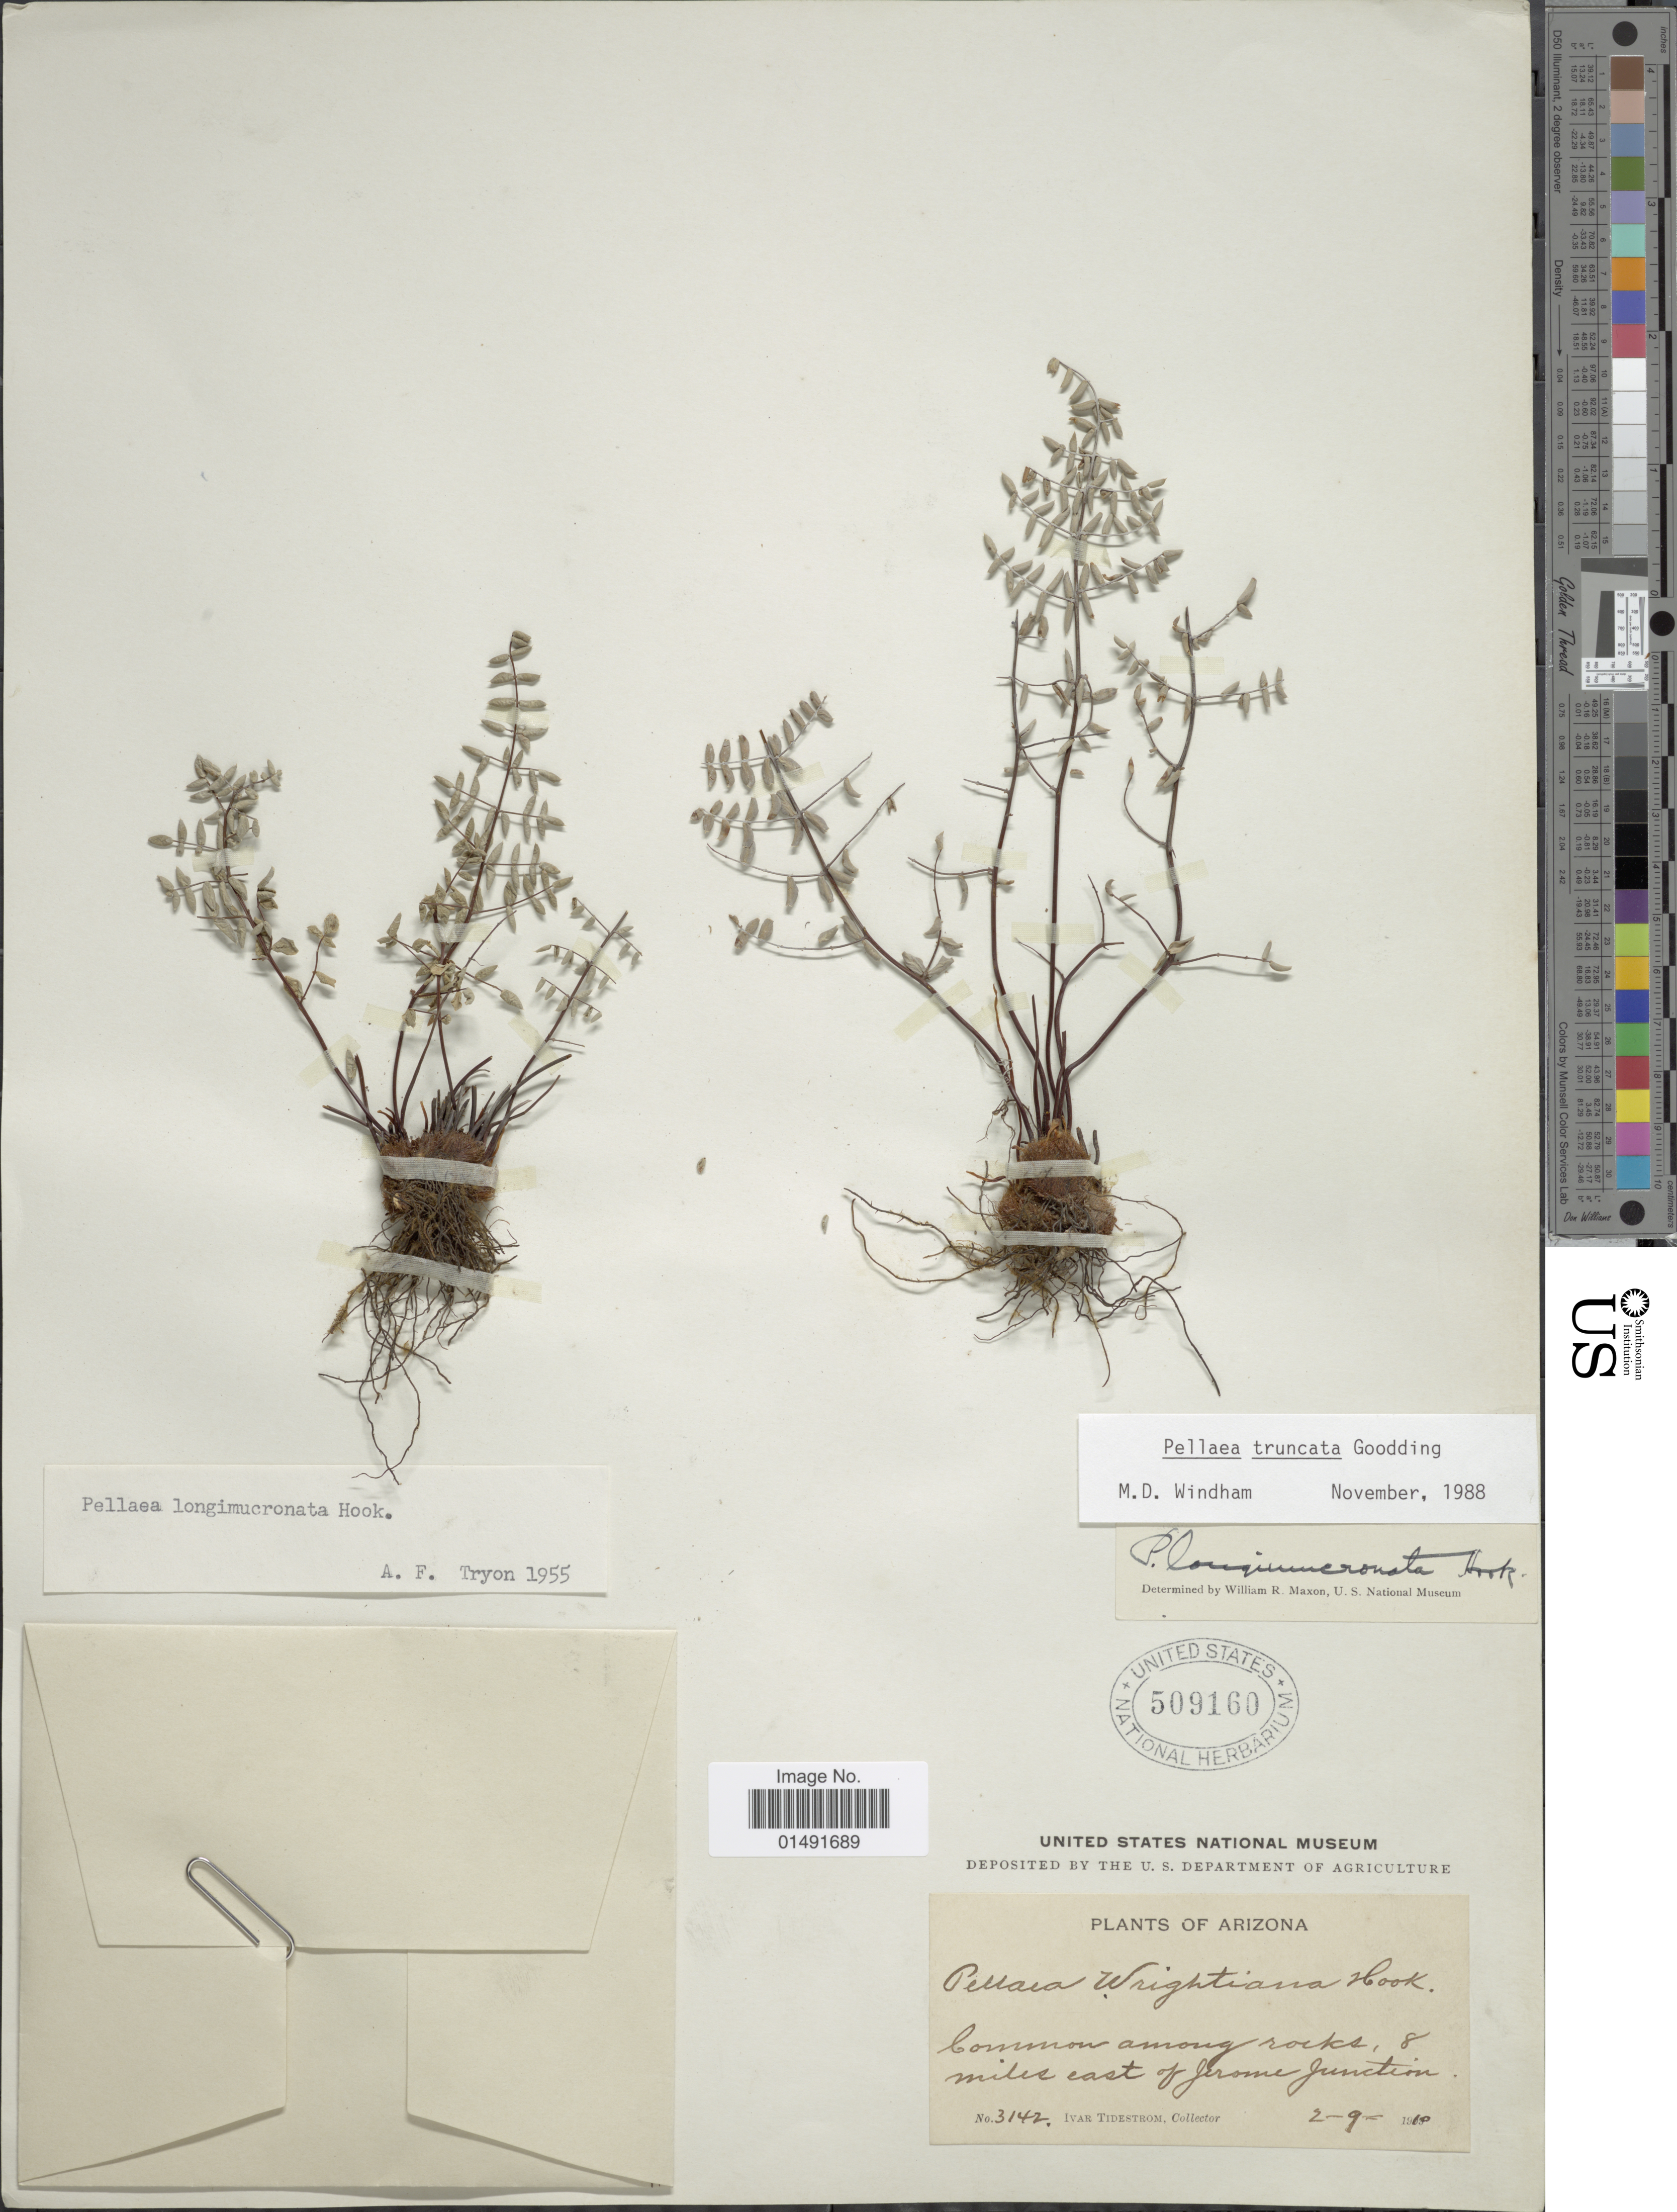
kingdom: Plantae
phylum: Tracheophyta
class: Polypodiopsida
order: Polypodiales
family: Pteridaceae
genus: Pellaea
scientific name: Pellaea truncata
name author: Goodd.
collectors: I. F. Tidestrom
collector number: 3142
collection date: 1910-09-02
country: United States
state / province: Arizona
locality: Common among rocks, 8 miles east of Jerome Junction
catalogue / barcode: US 509160